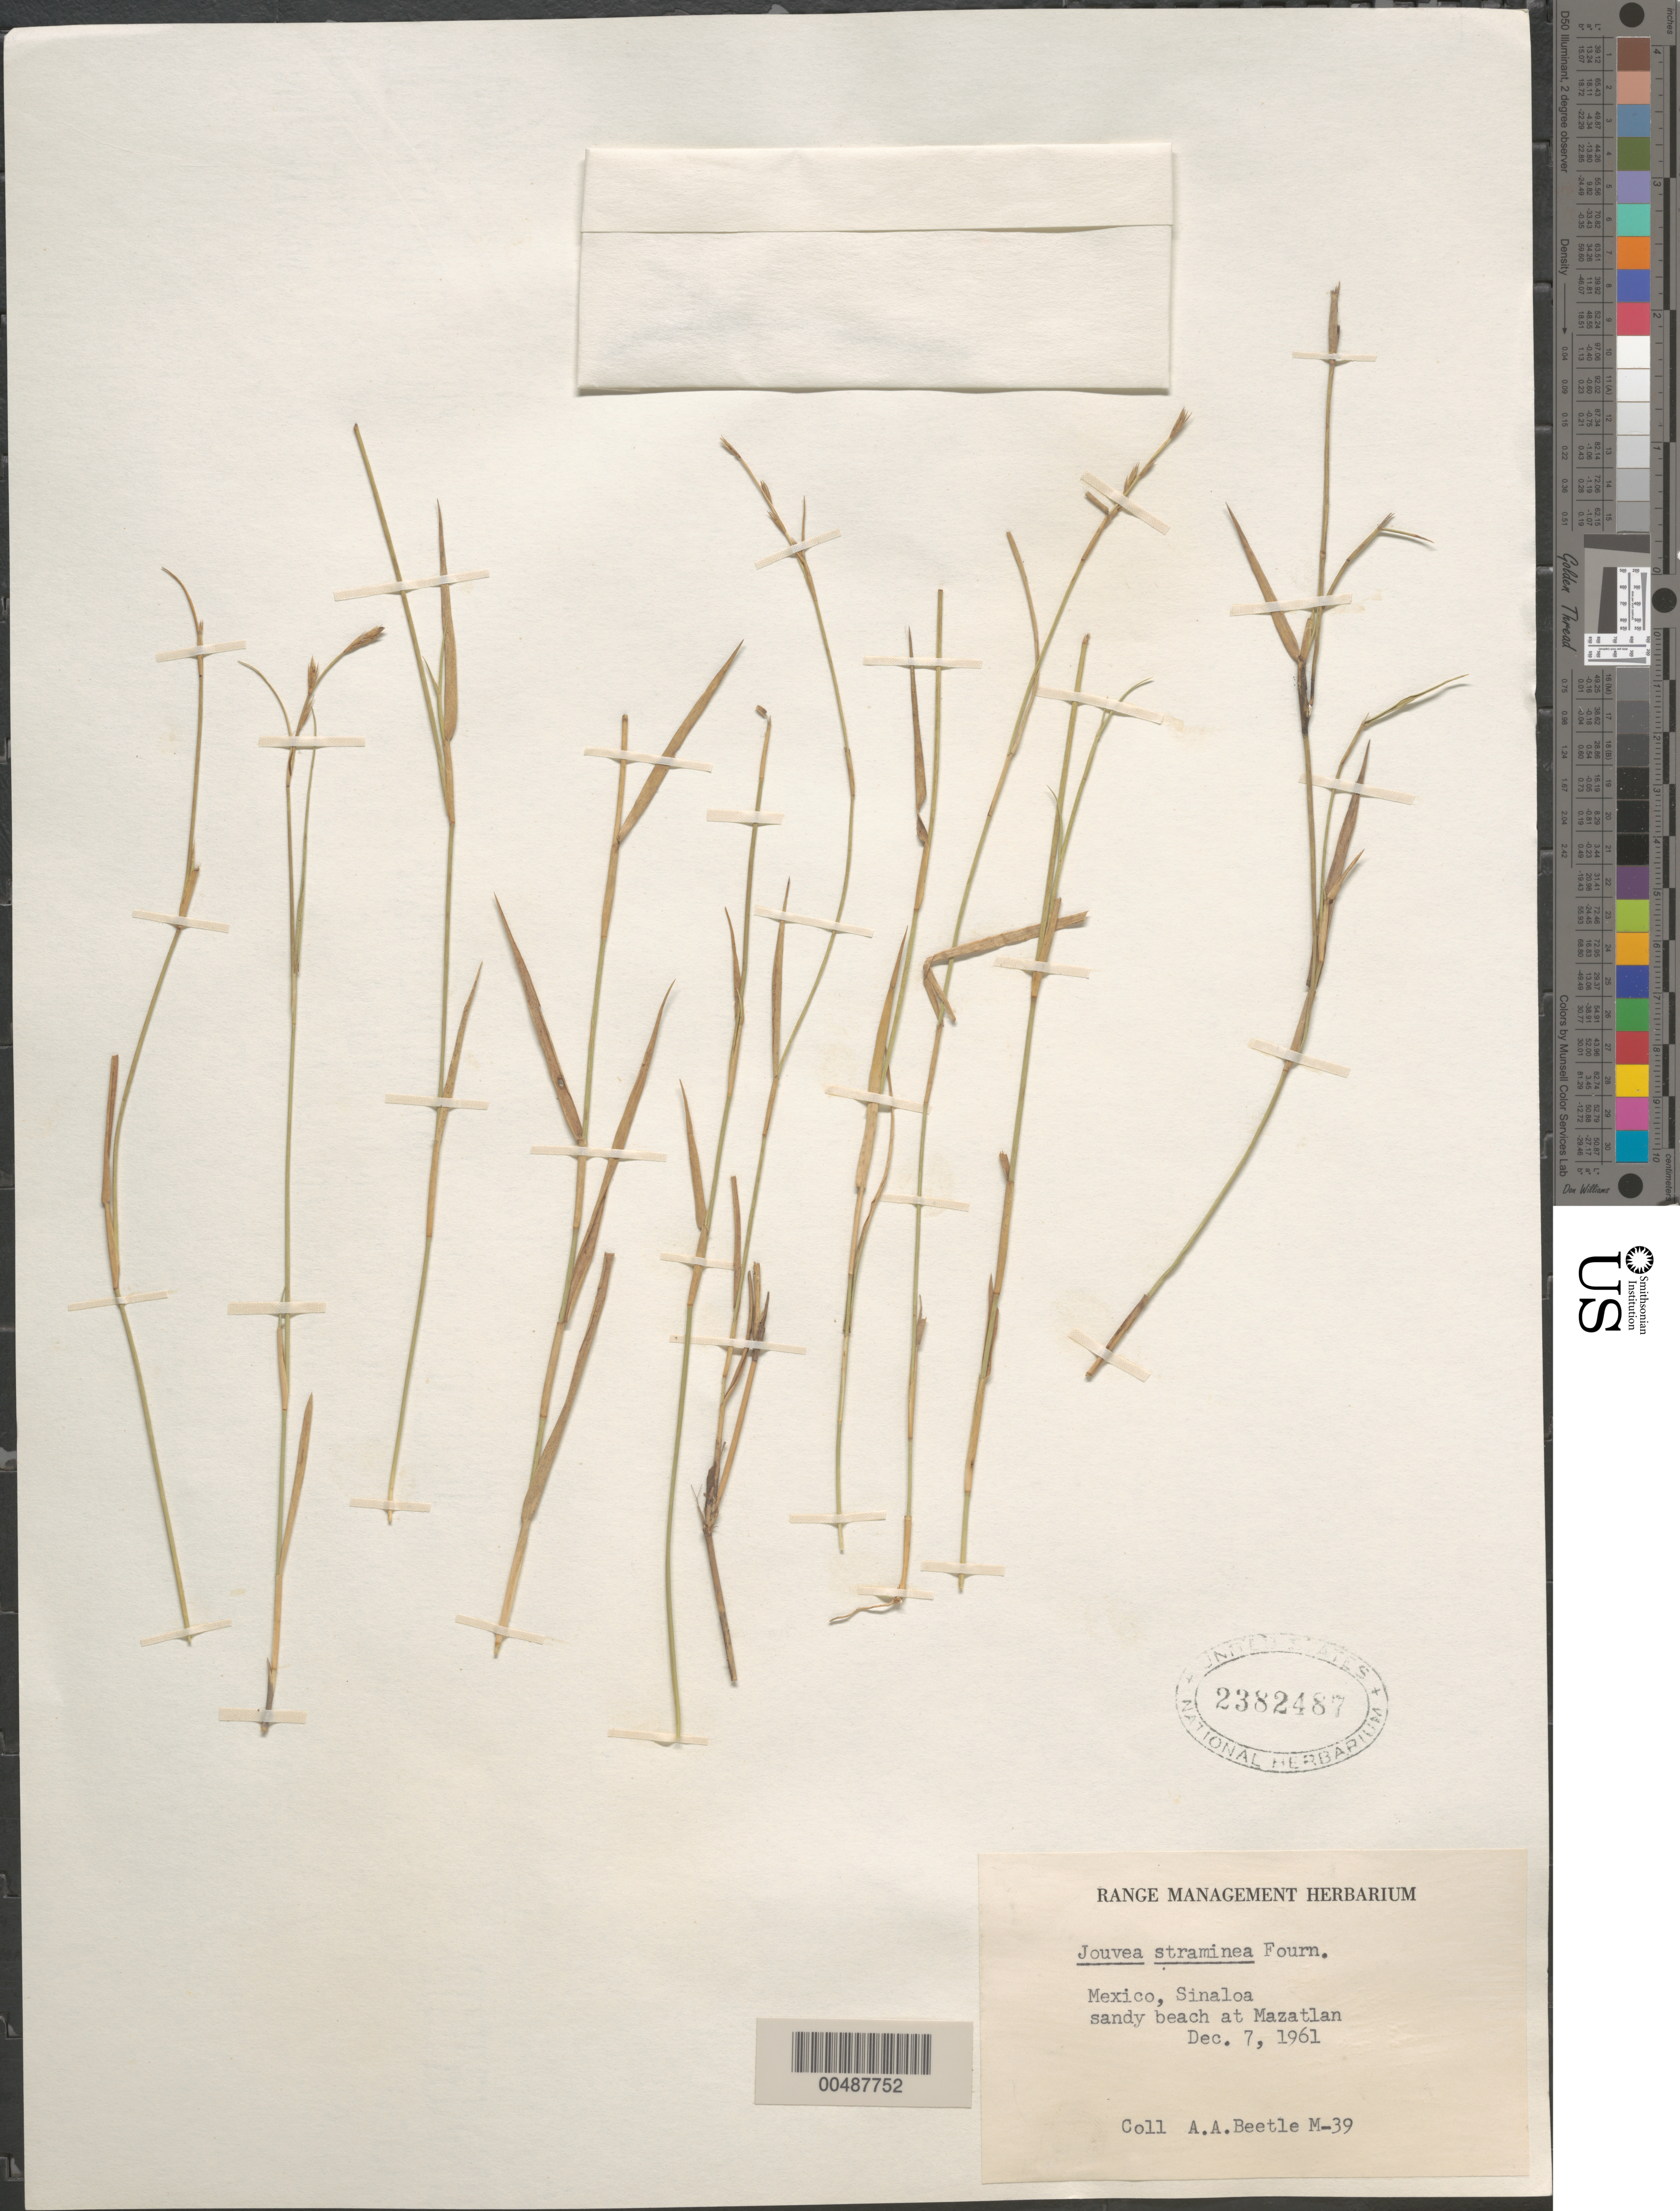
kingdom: Plantae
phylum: Tracheophyta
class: Liliopsida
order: Poales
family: Poaceae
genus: Jouvea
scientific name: Jouvea straminea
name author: E. Fourn.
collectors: A. A. Beetle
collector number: M-39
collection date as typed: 7 Dec 1961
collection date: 1961-12-07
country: Mexico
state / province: Sinaloa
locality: Sandy beach at Mazatlan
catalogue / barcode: US 2382487